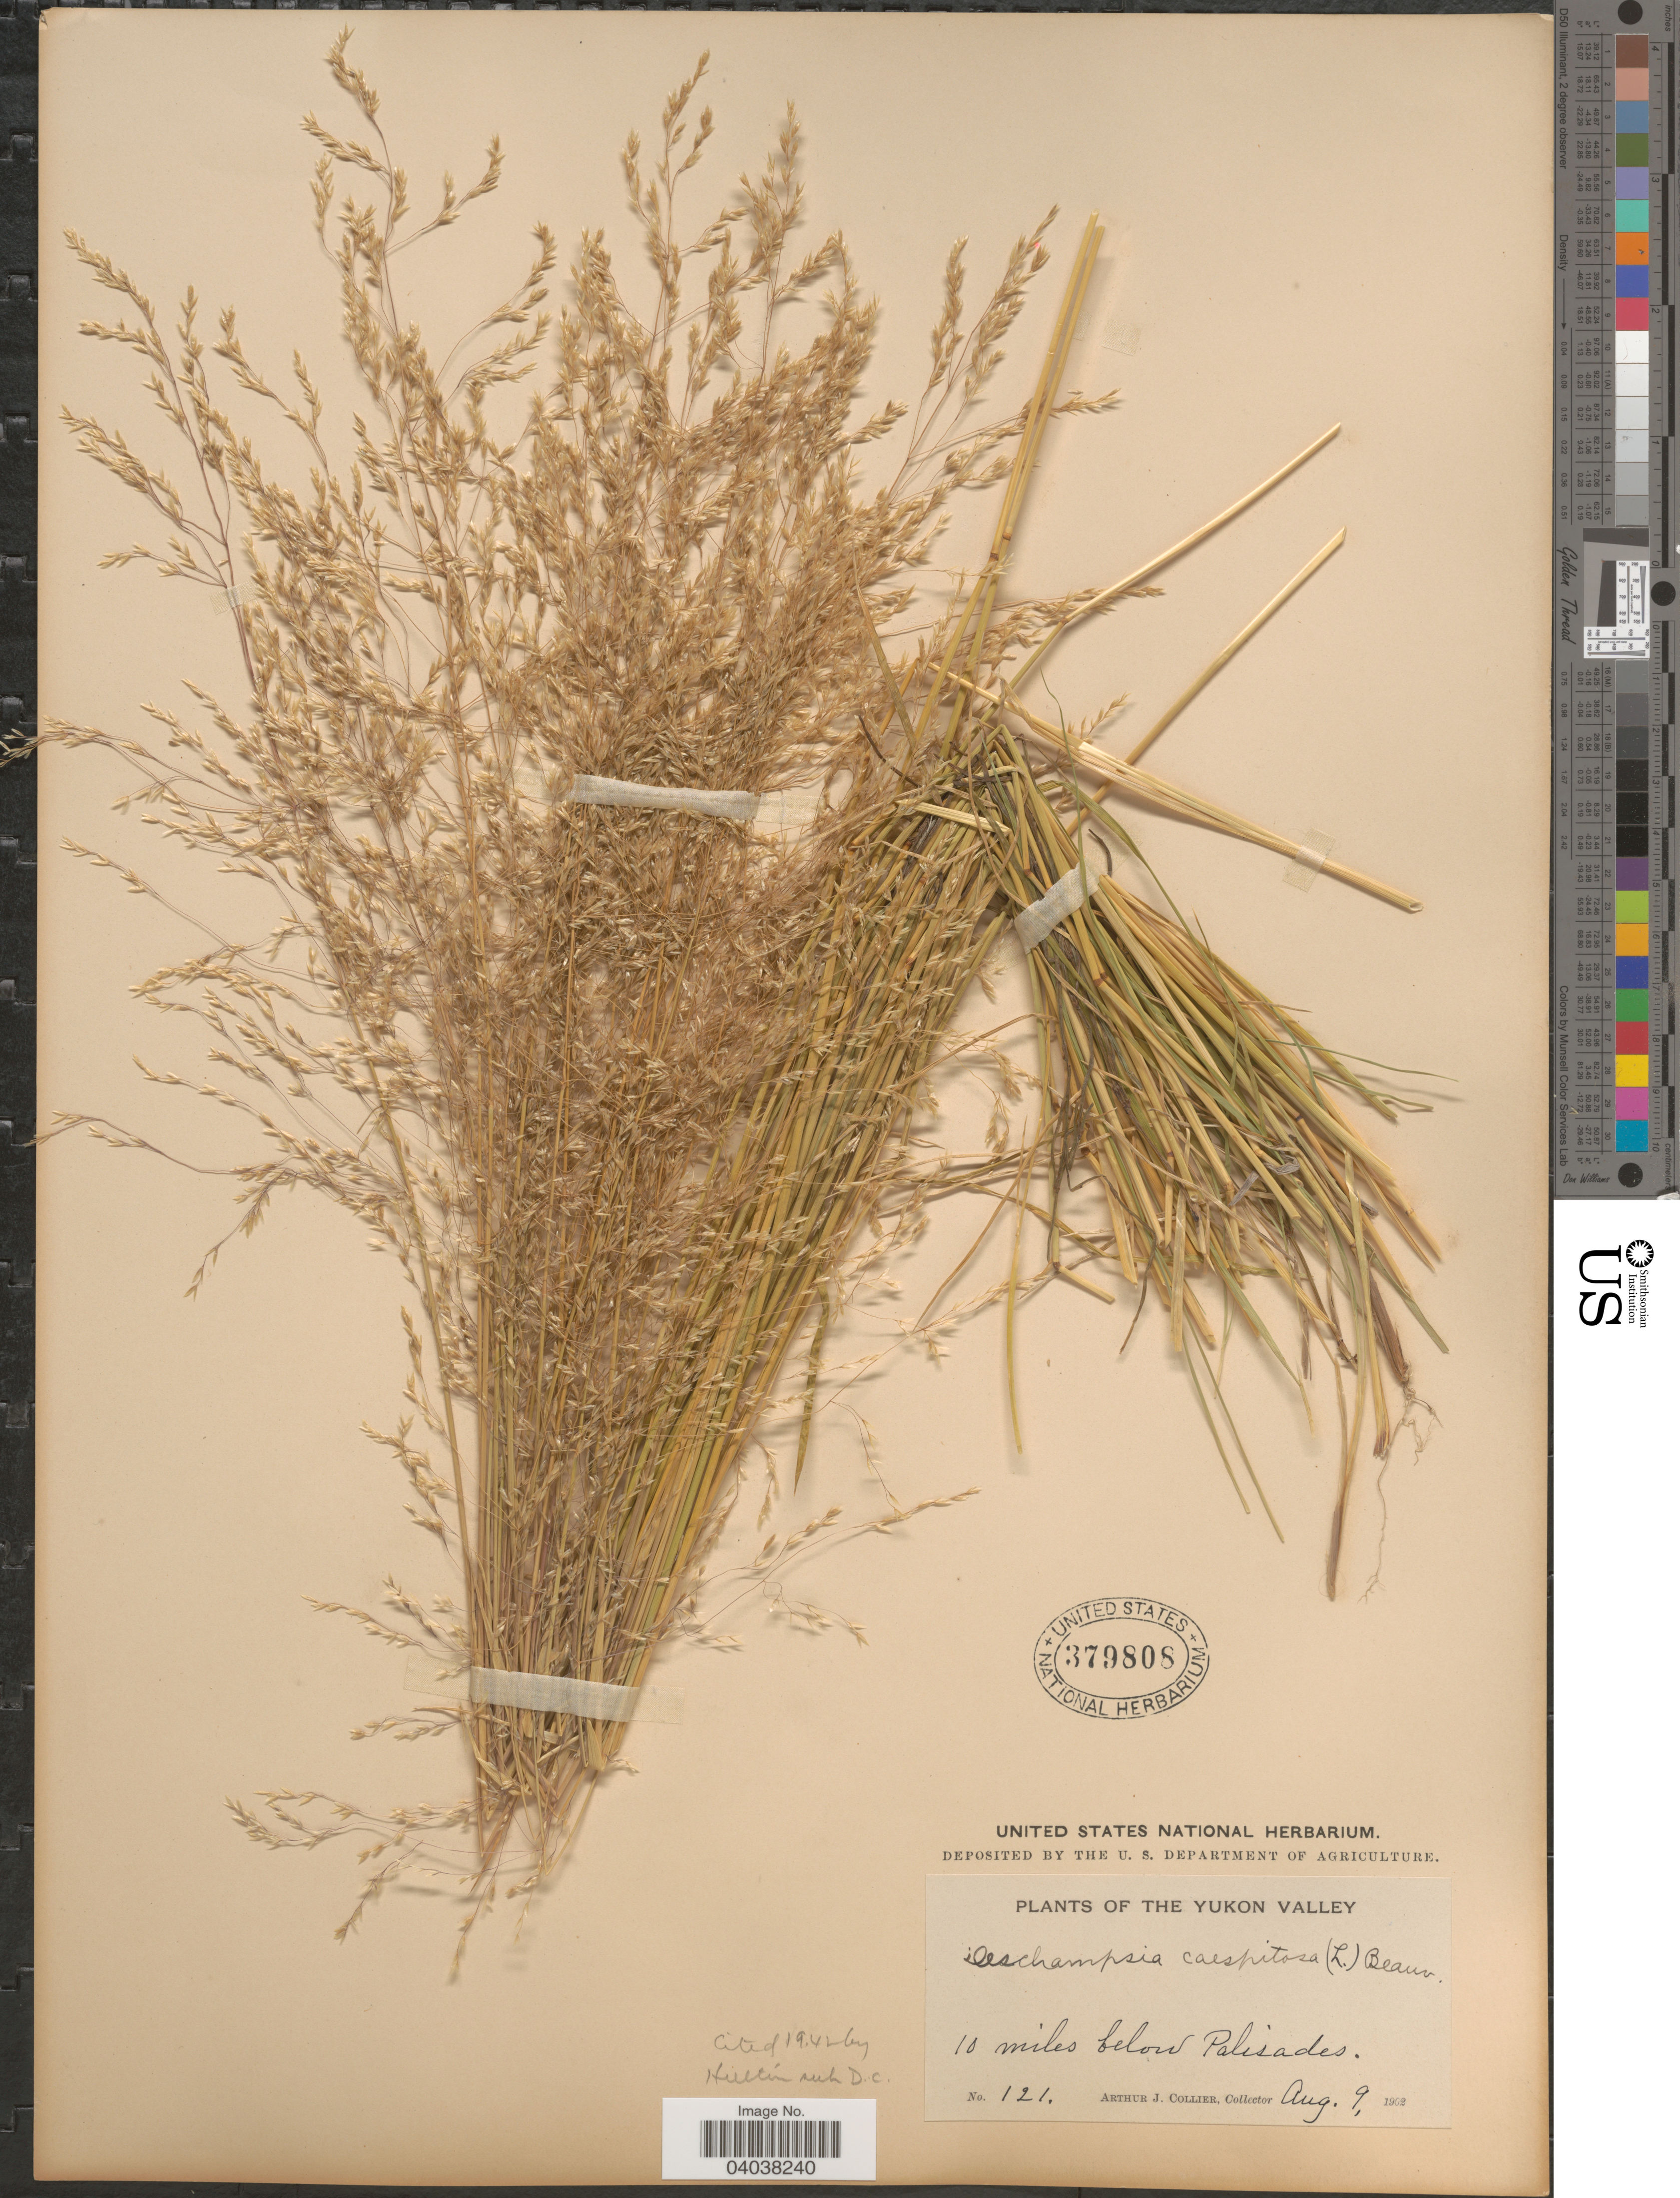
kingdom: Plantae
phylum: Tracheophyta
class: Liliopsida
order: Poales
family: Poaceae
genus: Deschampsia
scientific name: Deschampsia cespitosa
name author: (L.) P. Beauv.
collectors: A. Collier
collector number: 121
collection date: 1902-08-09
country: Canada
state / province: Yukon Territory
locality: The Yukon Valley. 10 miles below Palisades.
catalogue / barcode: US 379808